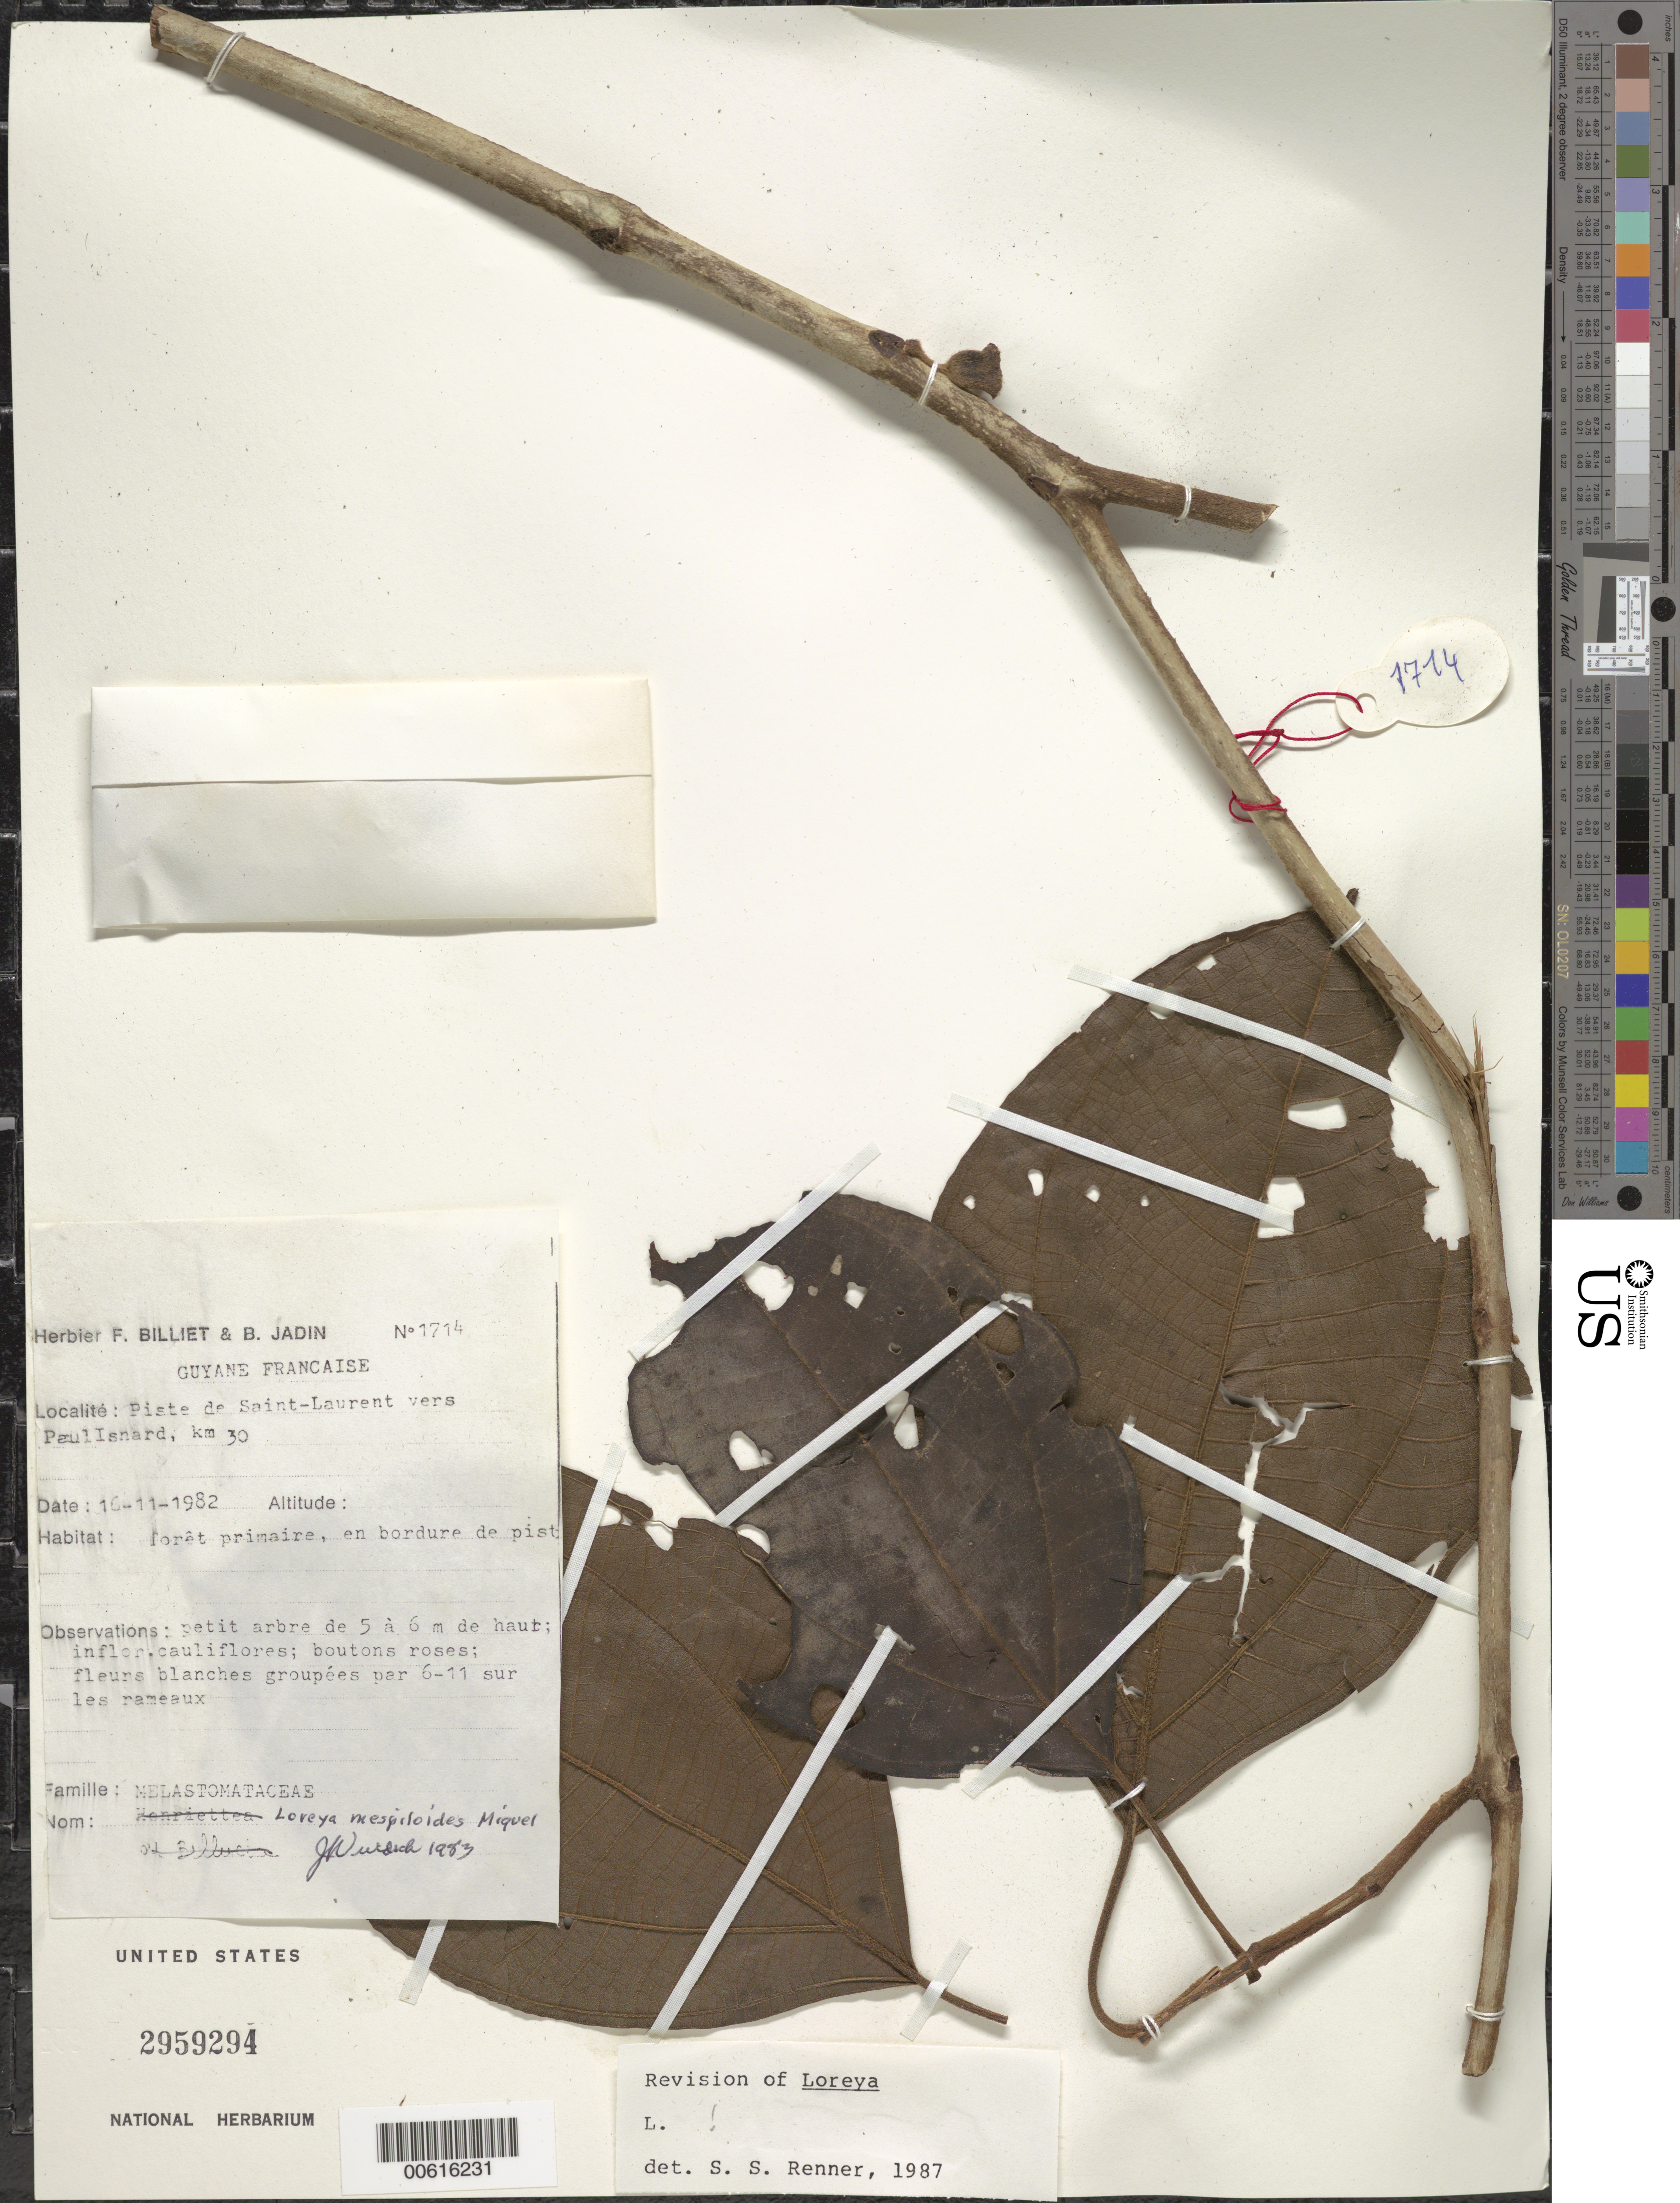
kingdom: Plantae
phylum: Tracheophyta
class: Magnoliopsida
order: Myrtales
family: Melastomataceae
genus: Bellucia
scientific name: Bellucia mespiloides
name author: (Miq.) J.F. Macbr.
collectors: F. Billiet & B. Jadin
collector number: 1714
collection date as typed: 16-Nov-82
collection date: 1982-11-16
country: French Guiana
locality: Piste de St. Laurent vers Paul Isnard, km 30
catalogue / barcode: US 2959294